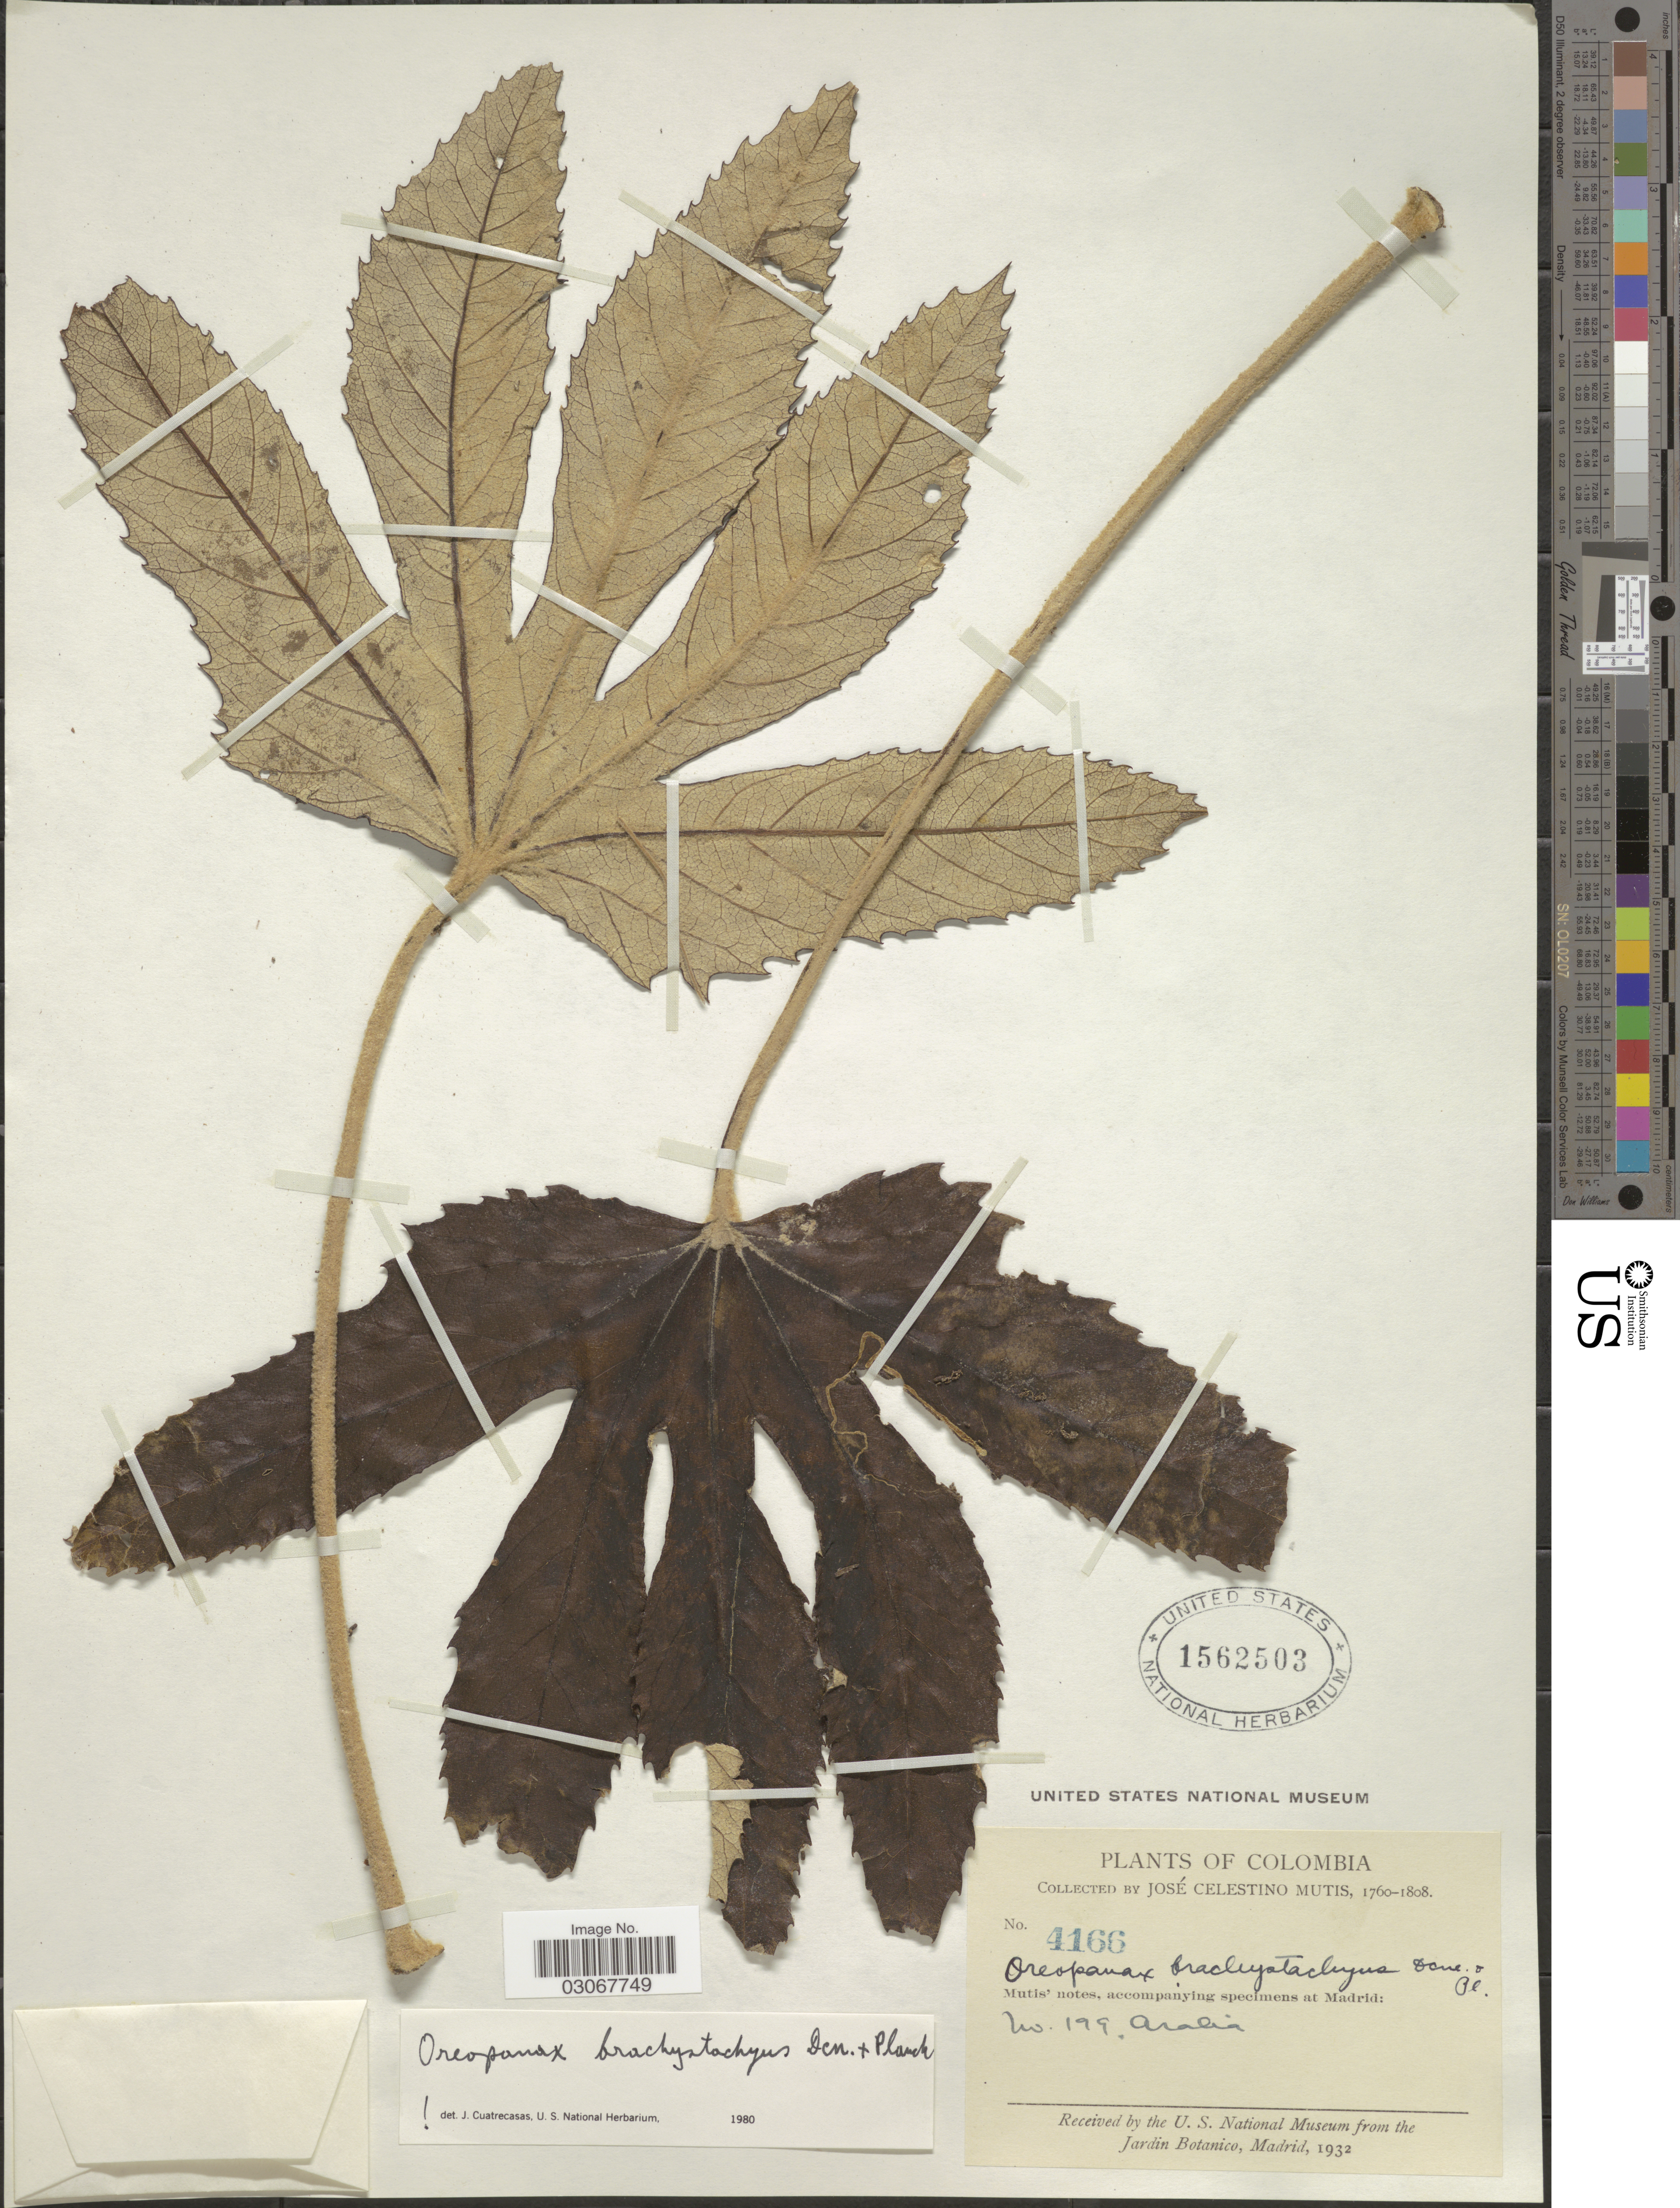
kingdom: Plantae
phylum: Tracheophyta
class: Magnoliopsida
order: Apiales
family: Araliaceae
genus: Oreopanax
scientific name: Oreopanax brachystachyus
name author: Decne. & Planch. ex Seem.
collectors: J. C. B. Mutis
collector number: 4166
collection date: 1760/1808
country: Colombia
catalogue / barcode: US 1562503